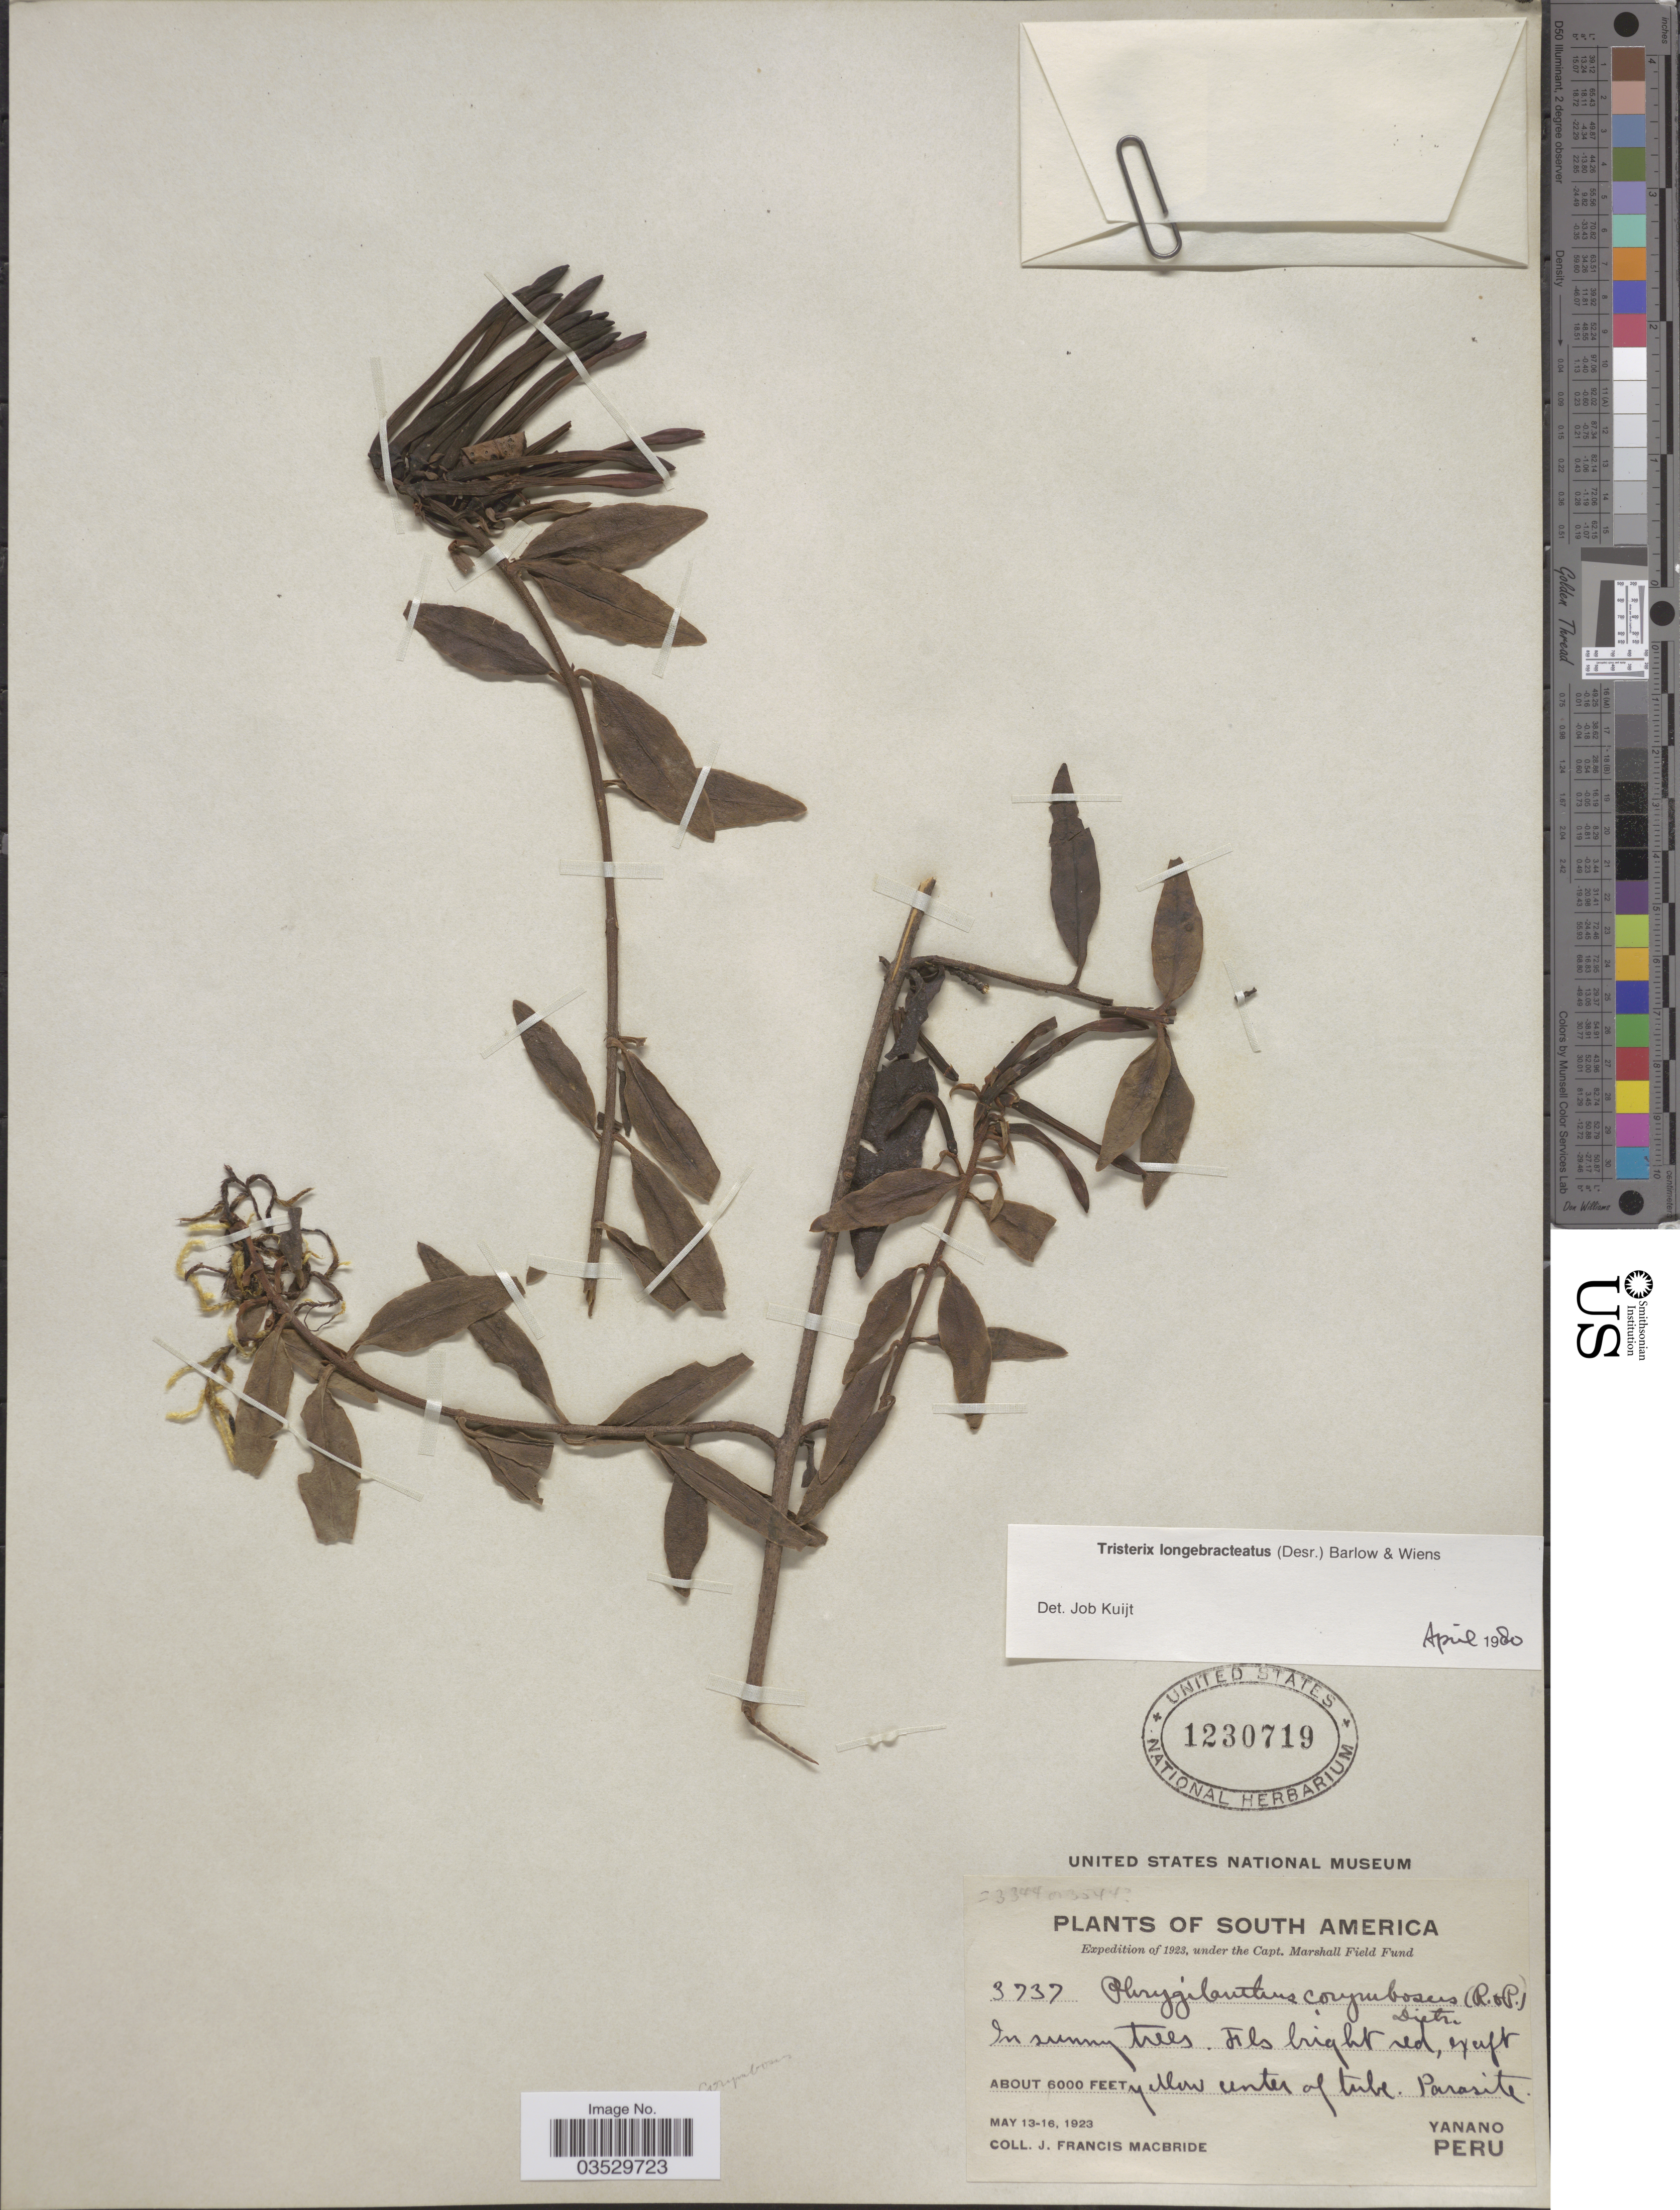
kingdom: Plantae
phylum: Tracheophyta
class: Magnoliopsida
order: Santalales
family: Loranthaceae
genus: Tristerix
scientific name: Tristerix longebracteatus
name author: (Desr.) Bart. & Wiens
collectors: J. F. Macbride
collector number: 3737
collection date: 1923-05-13/1923-05-16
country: Peru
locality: Yanano.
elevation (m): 1829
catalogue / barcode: US 1230719